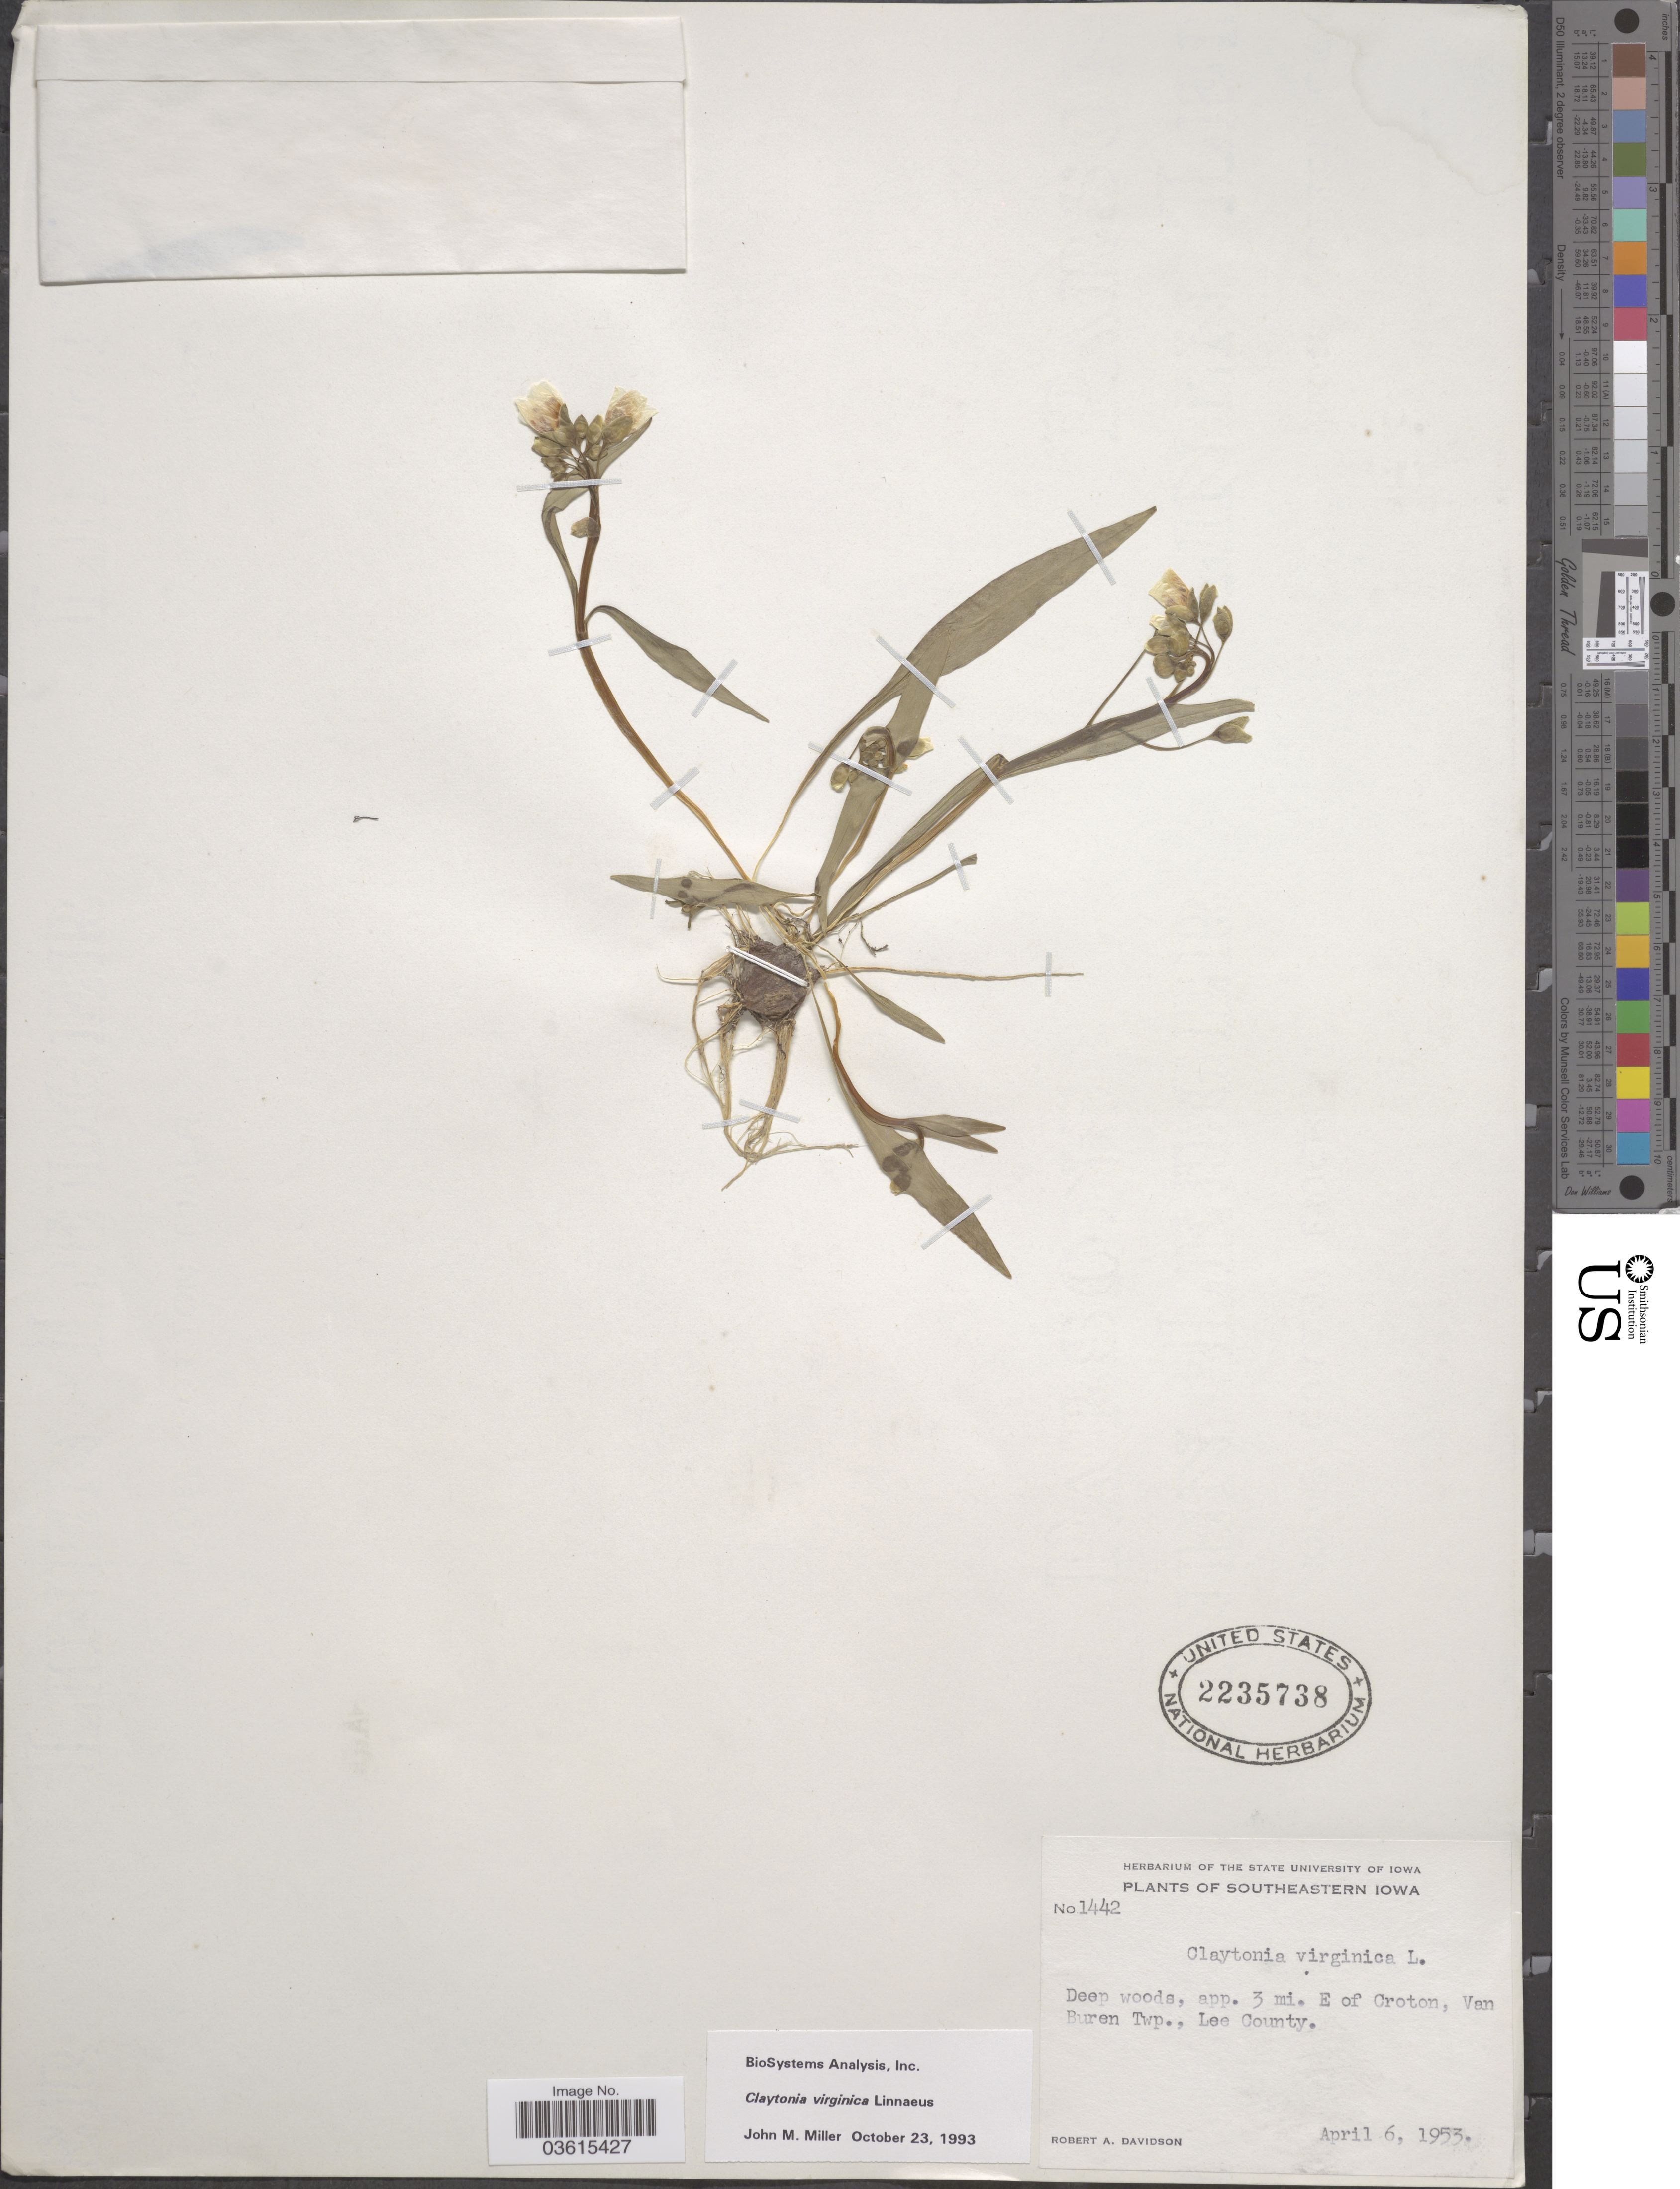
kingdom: Plantae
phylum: Tracheophyta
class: Magnoliopsida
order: Caryophyllales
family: Montiaceae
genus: Claytonia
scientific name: Claytonia virginica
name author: L.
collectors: R. A. Davidson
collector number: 1442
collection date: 1953-04-06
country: United States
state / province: Iowa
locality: Southeastern Iowa. App. 3 mi. E of Croton, Van Buren Twp., Lee County.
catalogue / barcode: US 2235738